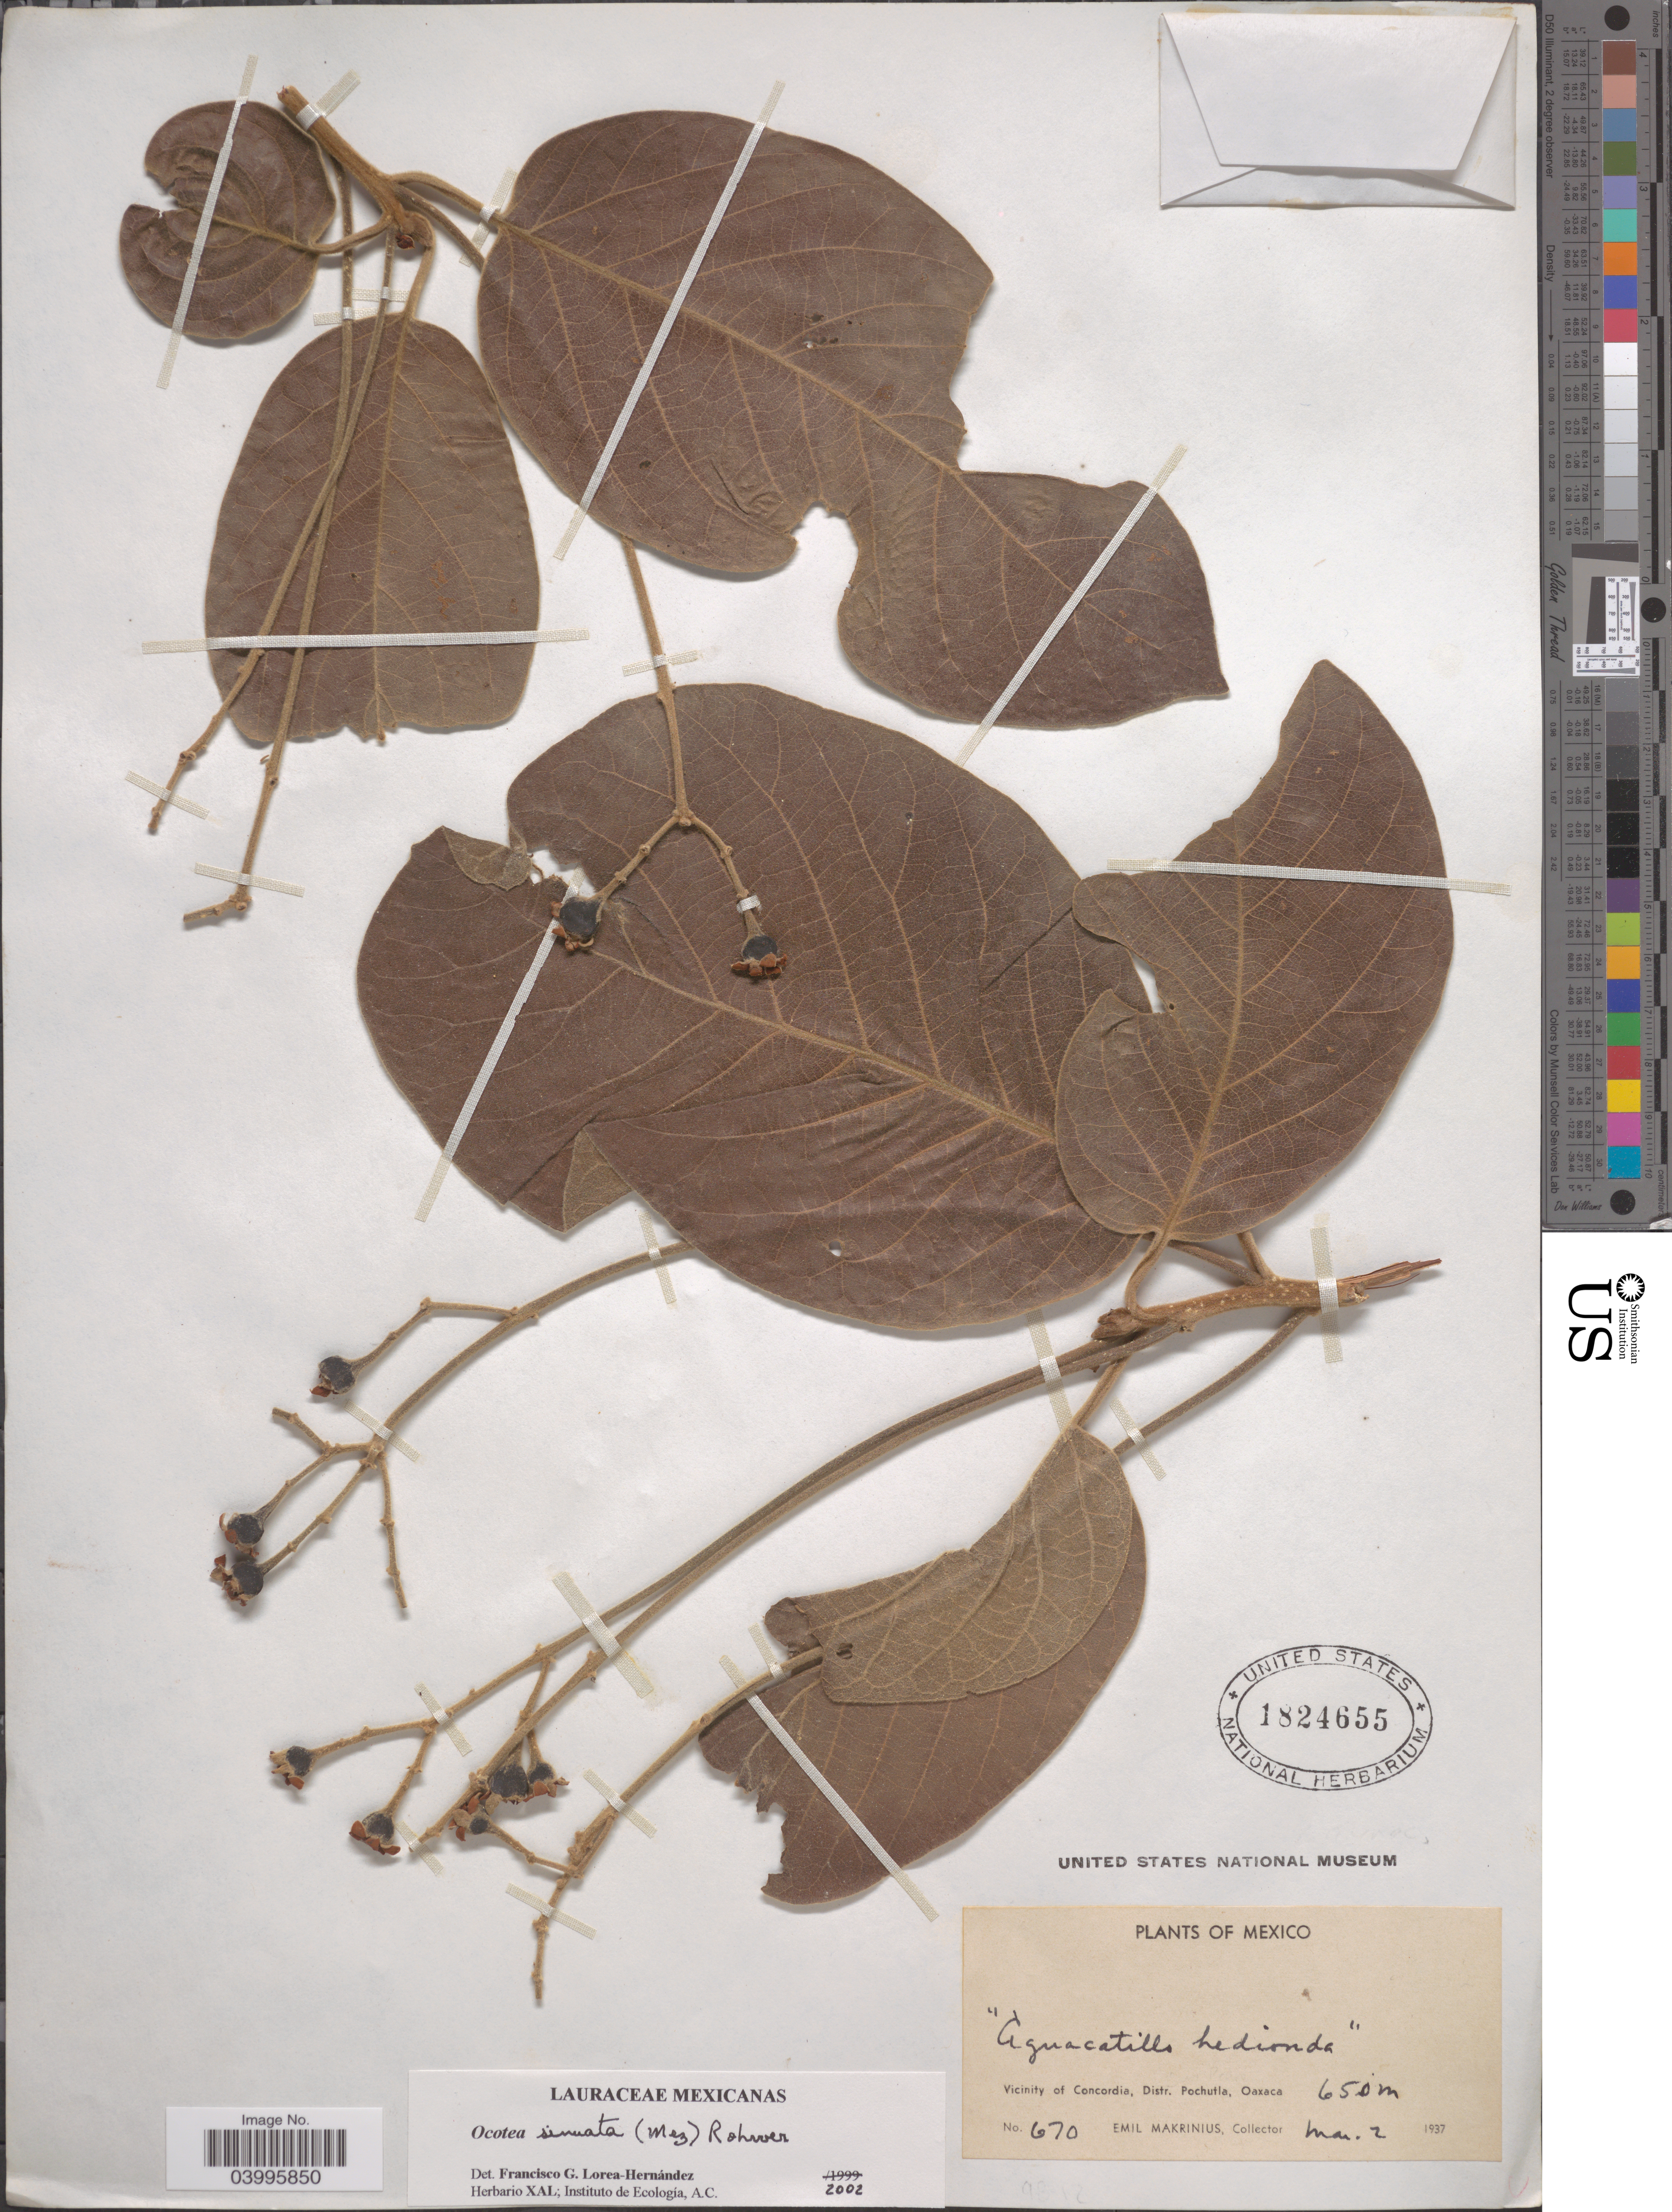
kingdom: Plantae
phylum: Tracheophyta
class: Magnoliopsida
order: Laurales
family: Lauraceae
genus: Ocotea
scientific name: Ocotea sinuata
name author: (Mez) Rohwer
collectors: E. Makrinius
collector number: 670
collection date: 1937-03-02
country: Mexico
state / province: Oaxaca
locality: Vicinity of Concordia, Distr. Pochutla.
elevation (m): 650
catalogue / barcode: US 1824655